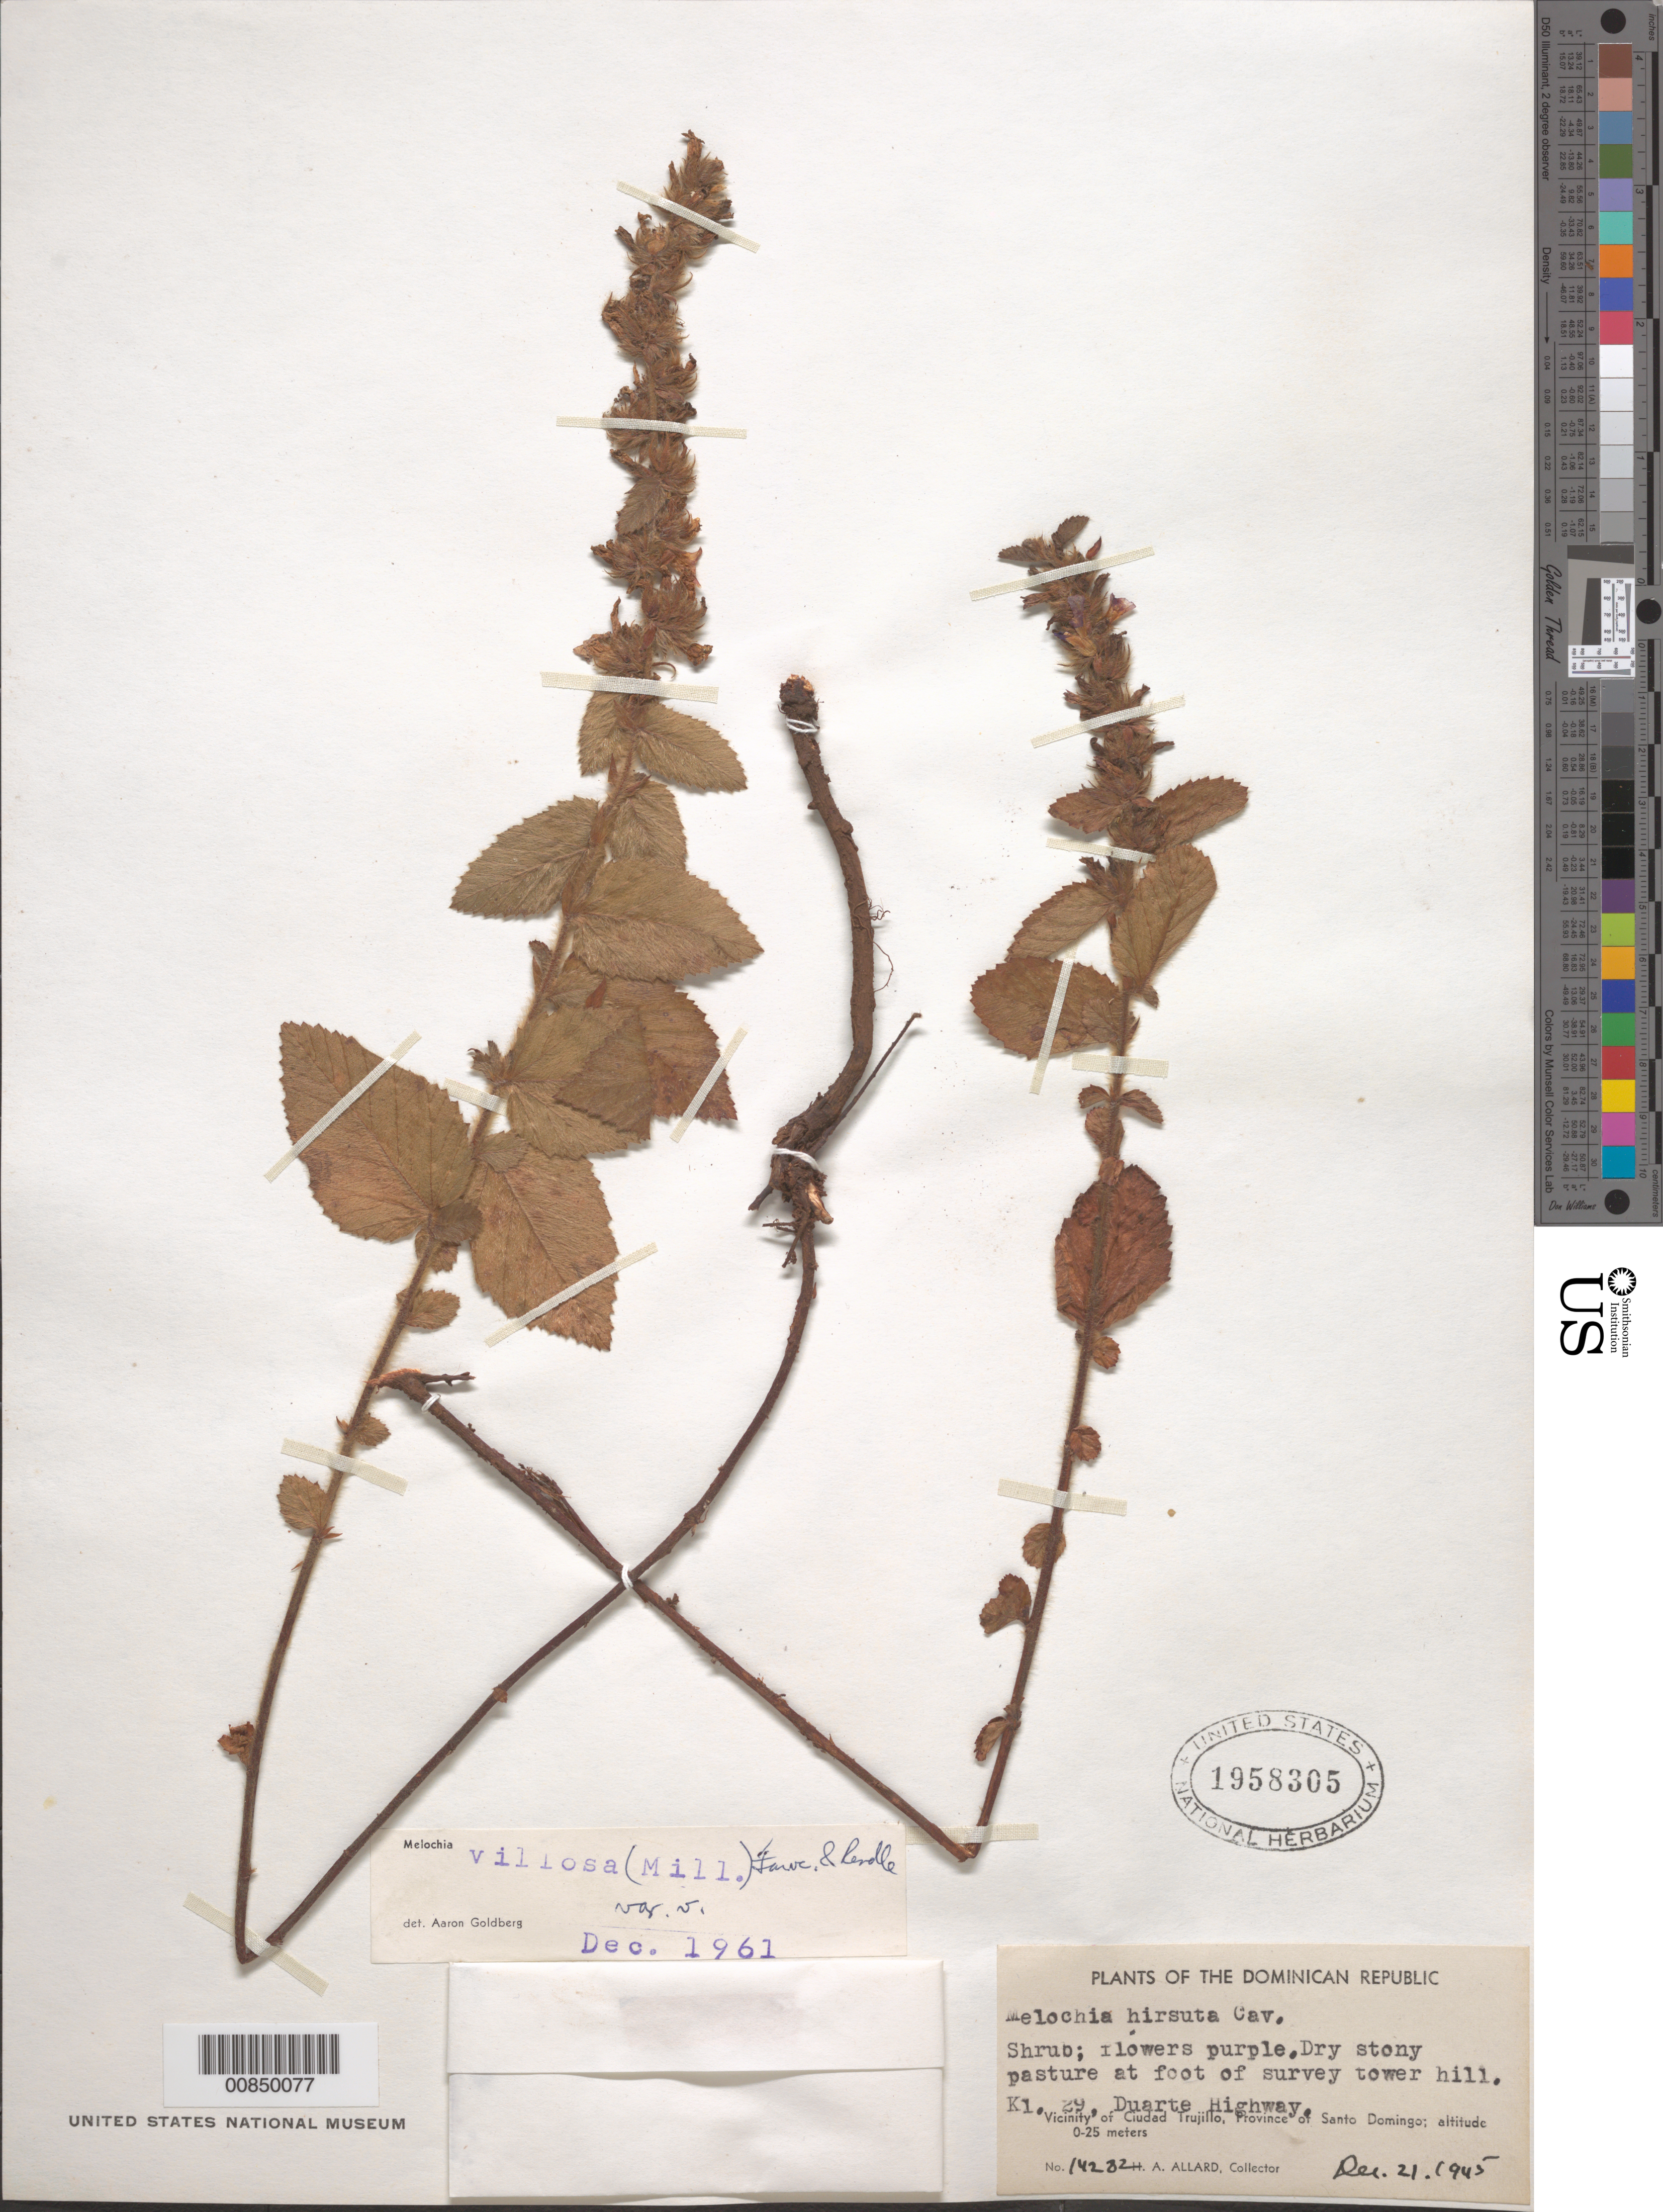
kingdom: Plantae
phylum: Tracheophyta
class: Magnoliopsida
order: Malvales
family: Malvaceae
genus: Melochia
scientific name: Melochia spicata var. spicata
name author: (L.) Fryxell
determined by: Dorr, L. J., (BOT), Smithsonian Institution - National Museum of Natural History (UNITED STATES)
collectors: H. A. Allard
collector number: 14282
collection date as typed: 21 Dec 1945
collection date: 1945-12-21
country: Dominican Republic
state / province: Distrito Nacional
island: Hispaniola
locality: Vicinity of Santo Domingo City, at foot of survey tower hill, Kl. 29, Duarte Highway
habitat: Dry stony pasture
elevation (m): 0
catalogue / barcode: US 1958305